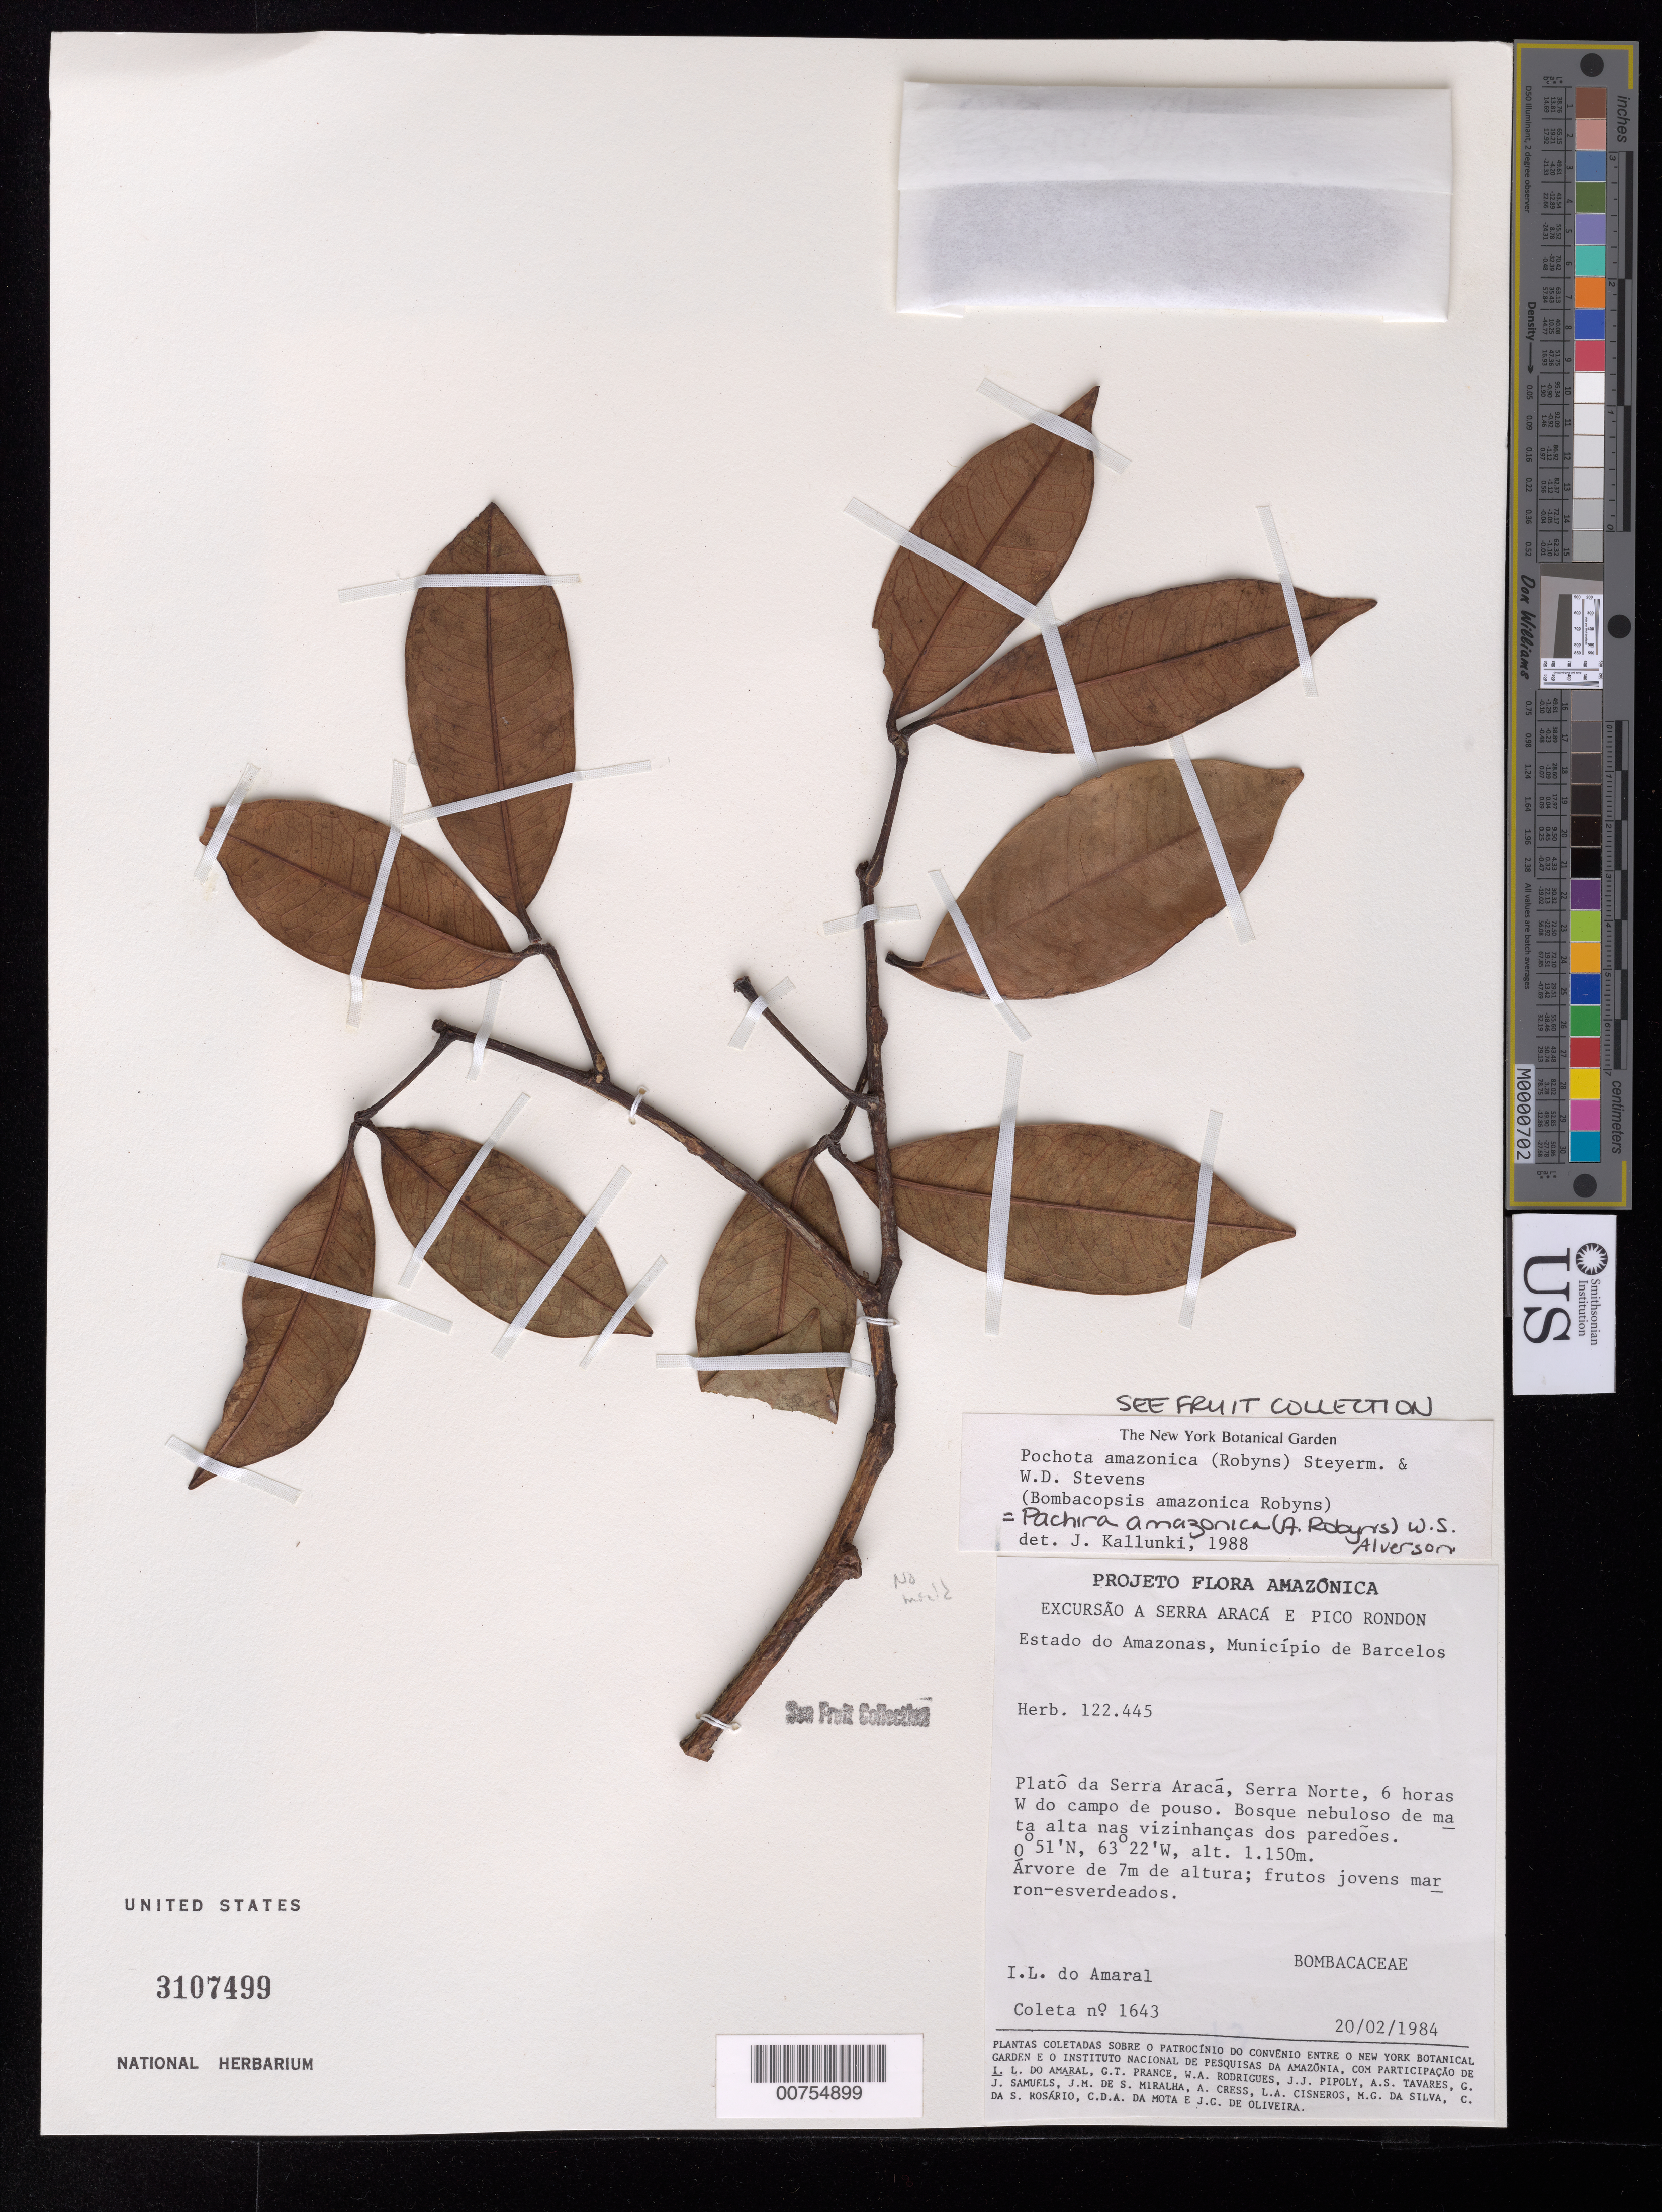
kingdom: Plantae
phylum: Tracheophyta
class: Magnoliopsida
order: Malvales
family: Malvaceae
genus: Pachira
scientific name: Pachira amazonica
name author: (A. Robyns) W.S. Alverson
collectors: I. L. Amaral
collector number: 1643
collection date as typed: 20 Feb 1984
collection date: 1984-02-20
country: Brazil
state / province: Amazonas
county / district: Barcelos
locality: Platô da Serra Aracá, Serra Norte, 6 horas W do campo de pouso.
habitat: Bosque nebulos de mata alta nas vizinhanças dos paredões.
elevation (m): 1150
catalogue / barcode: US 3107499